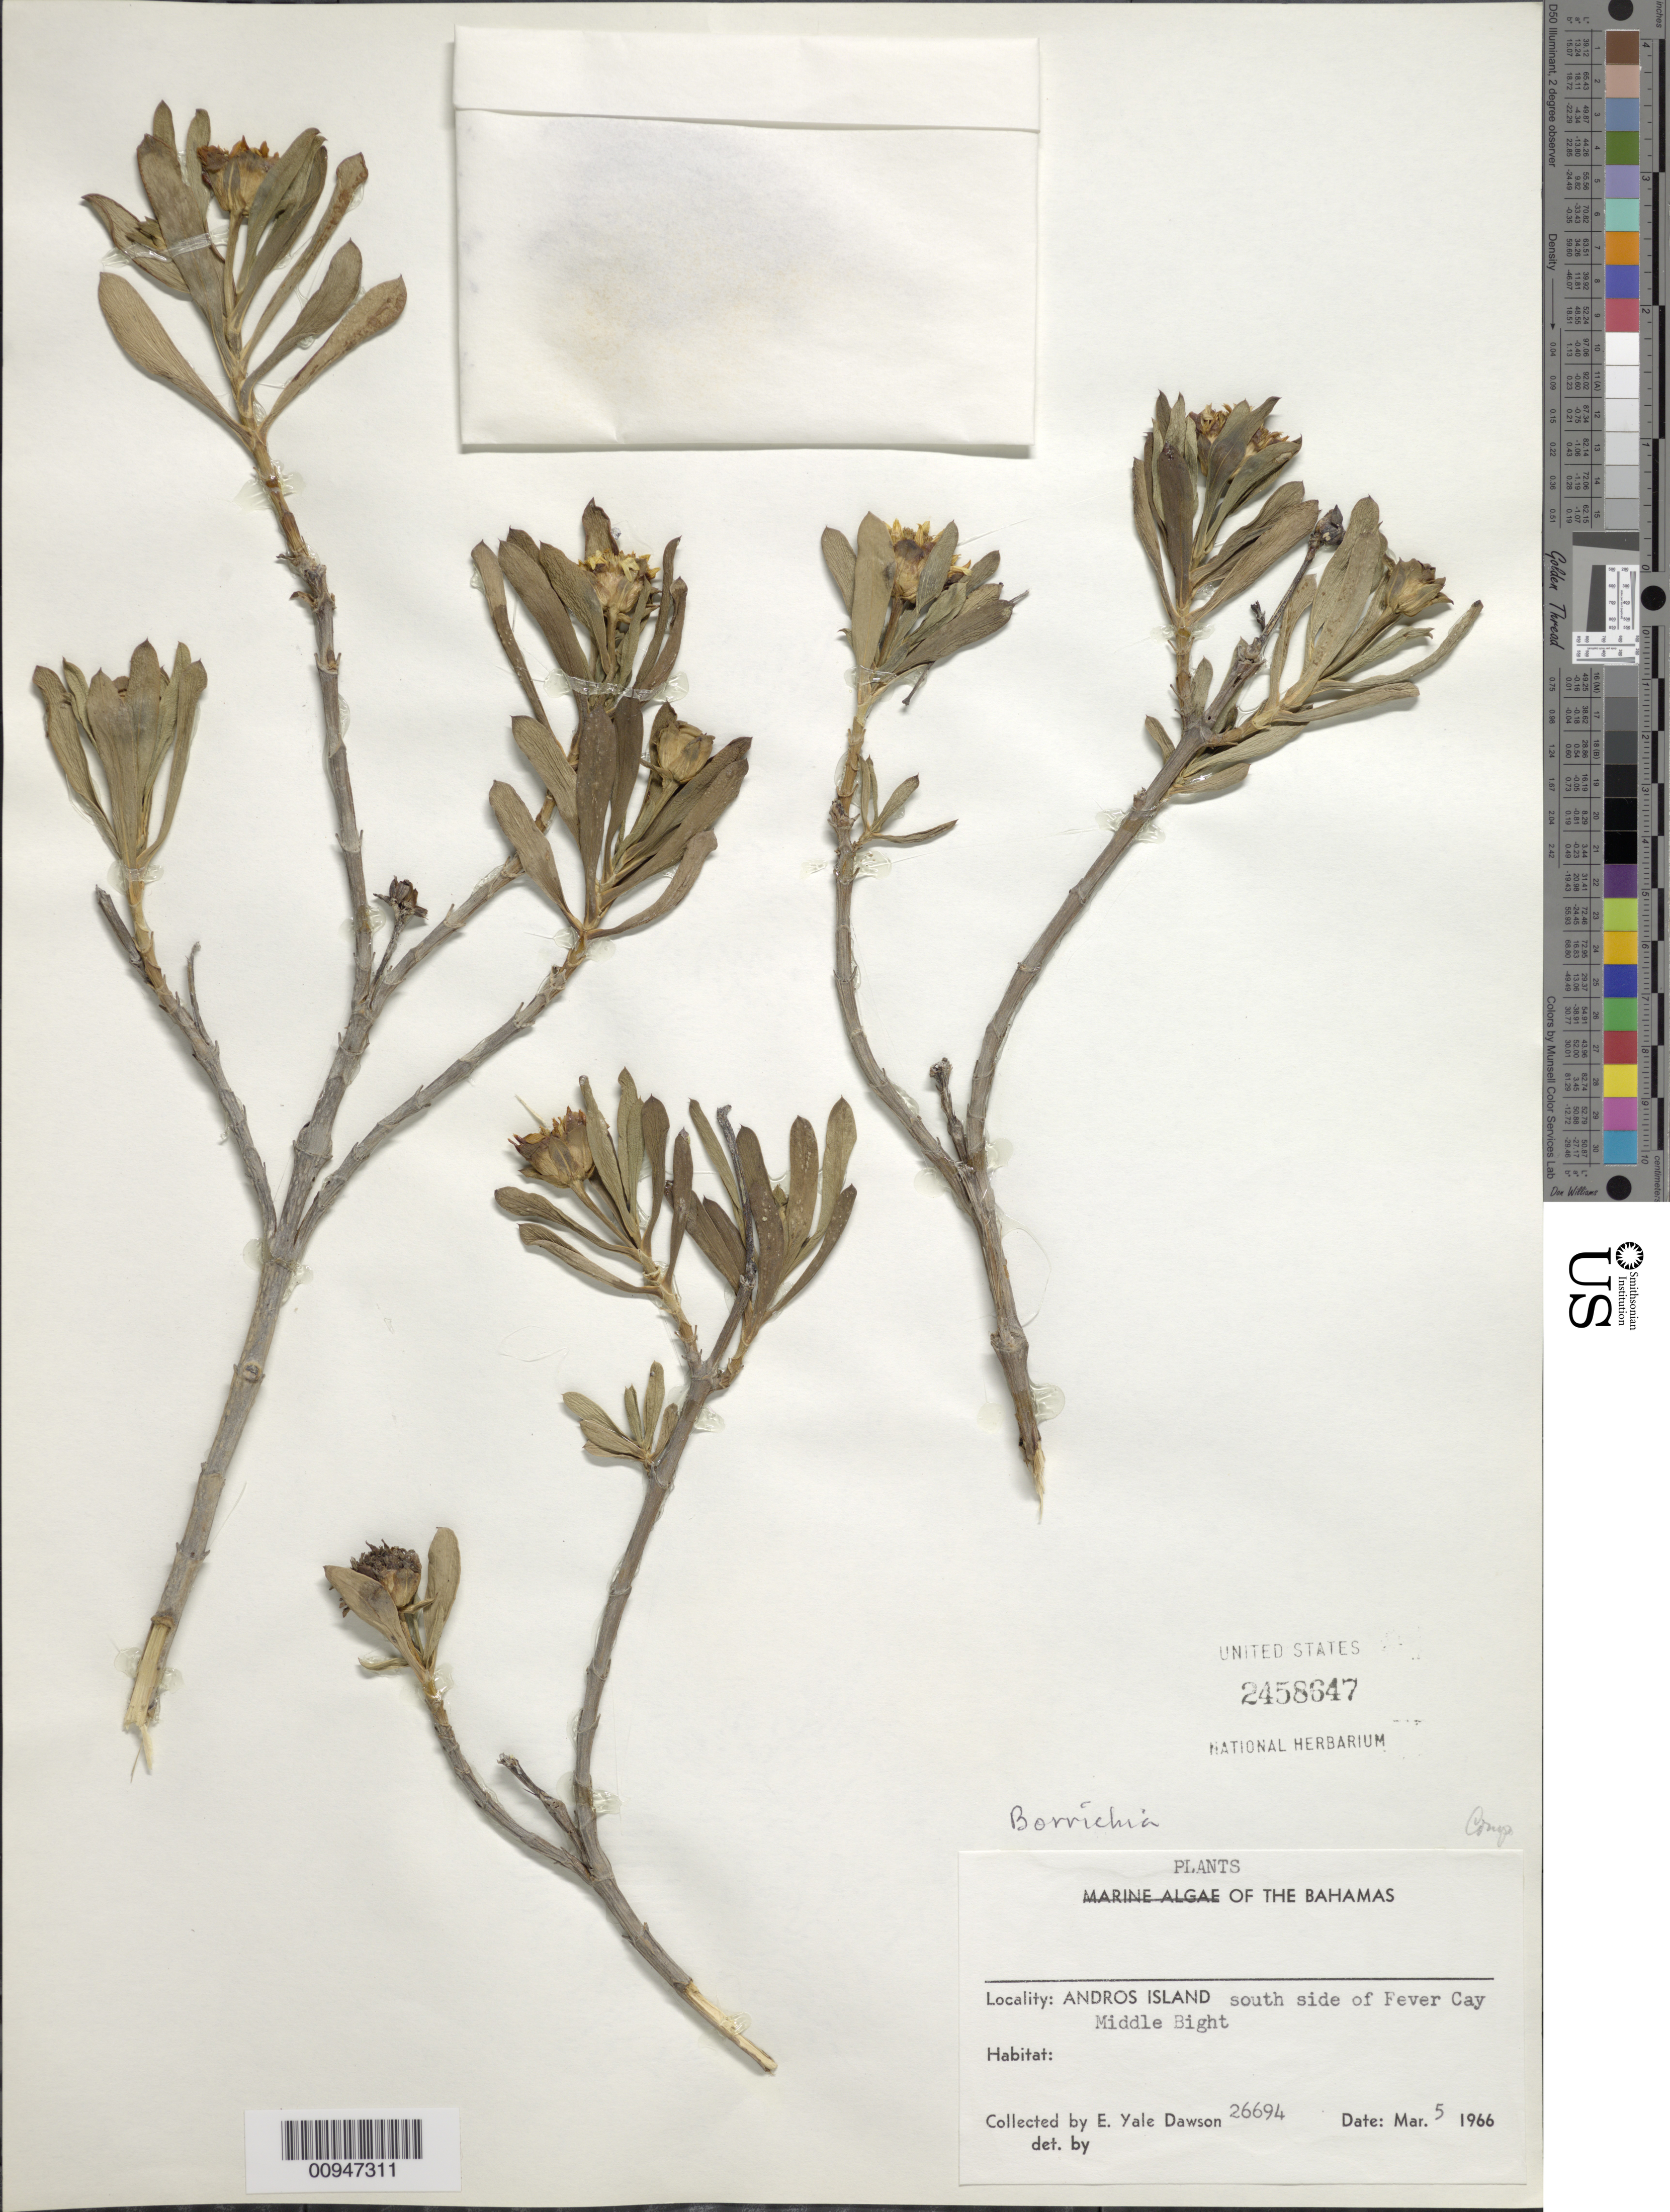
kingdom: Plantae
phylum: Tracheophyta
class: Magnoliopsida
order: Asterales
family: Asteraceae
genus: Borrichia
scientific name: Borrichia sp.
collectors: E. Y. Dawson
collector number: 26694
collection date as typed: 05 Mar 1966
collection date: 1966-03-05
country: Bahamas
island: Andros Island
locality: South side of Fever Cay Middle Bight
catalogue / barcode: US 2458647